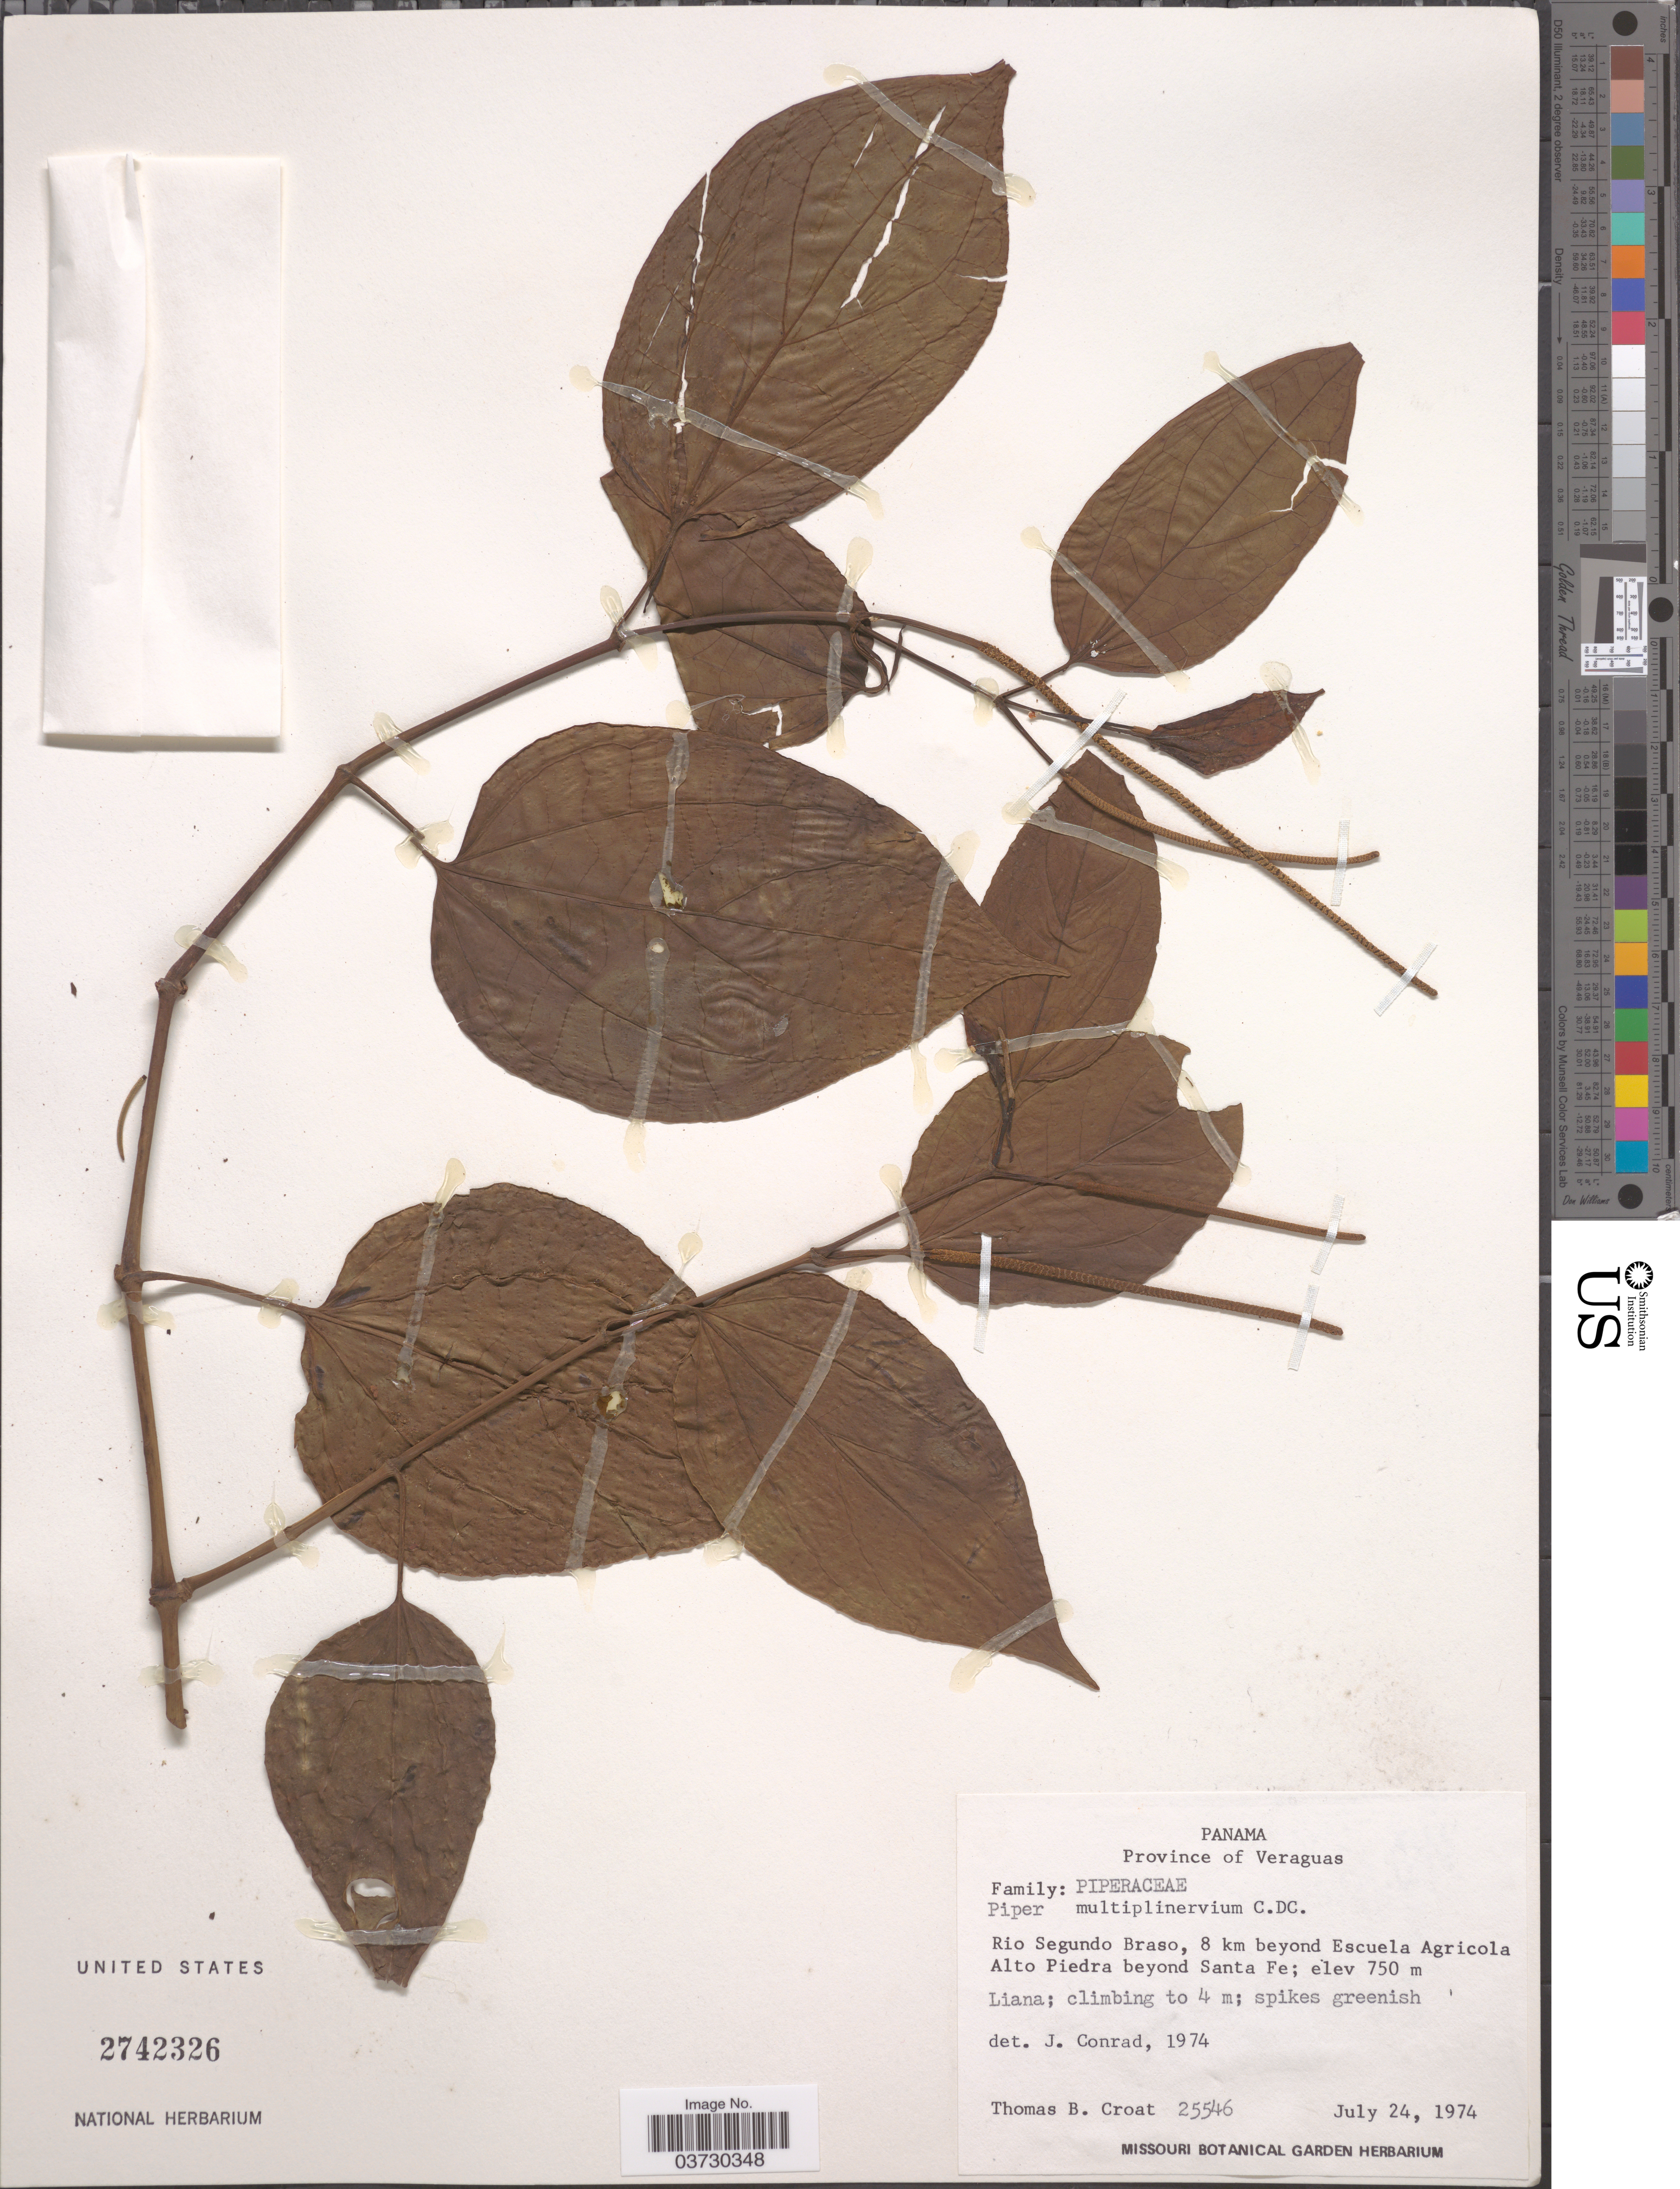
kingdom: Plantae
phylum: Tracheophyta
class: Magnoliopsida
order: Piperales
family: Piperaceae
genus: Piper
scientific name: Piper multiplinervium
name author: C. DC.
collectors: T. B. Croat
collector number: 25546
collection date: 1974-07-24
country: Panama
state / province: Veraguas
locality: Rio Segundo Braso, 8 km beyond Escuela Agricola Alto Piedra beyond Santa Fe.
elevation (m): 750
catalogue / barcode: US 2742326